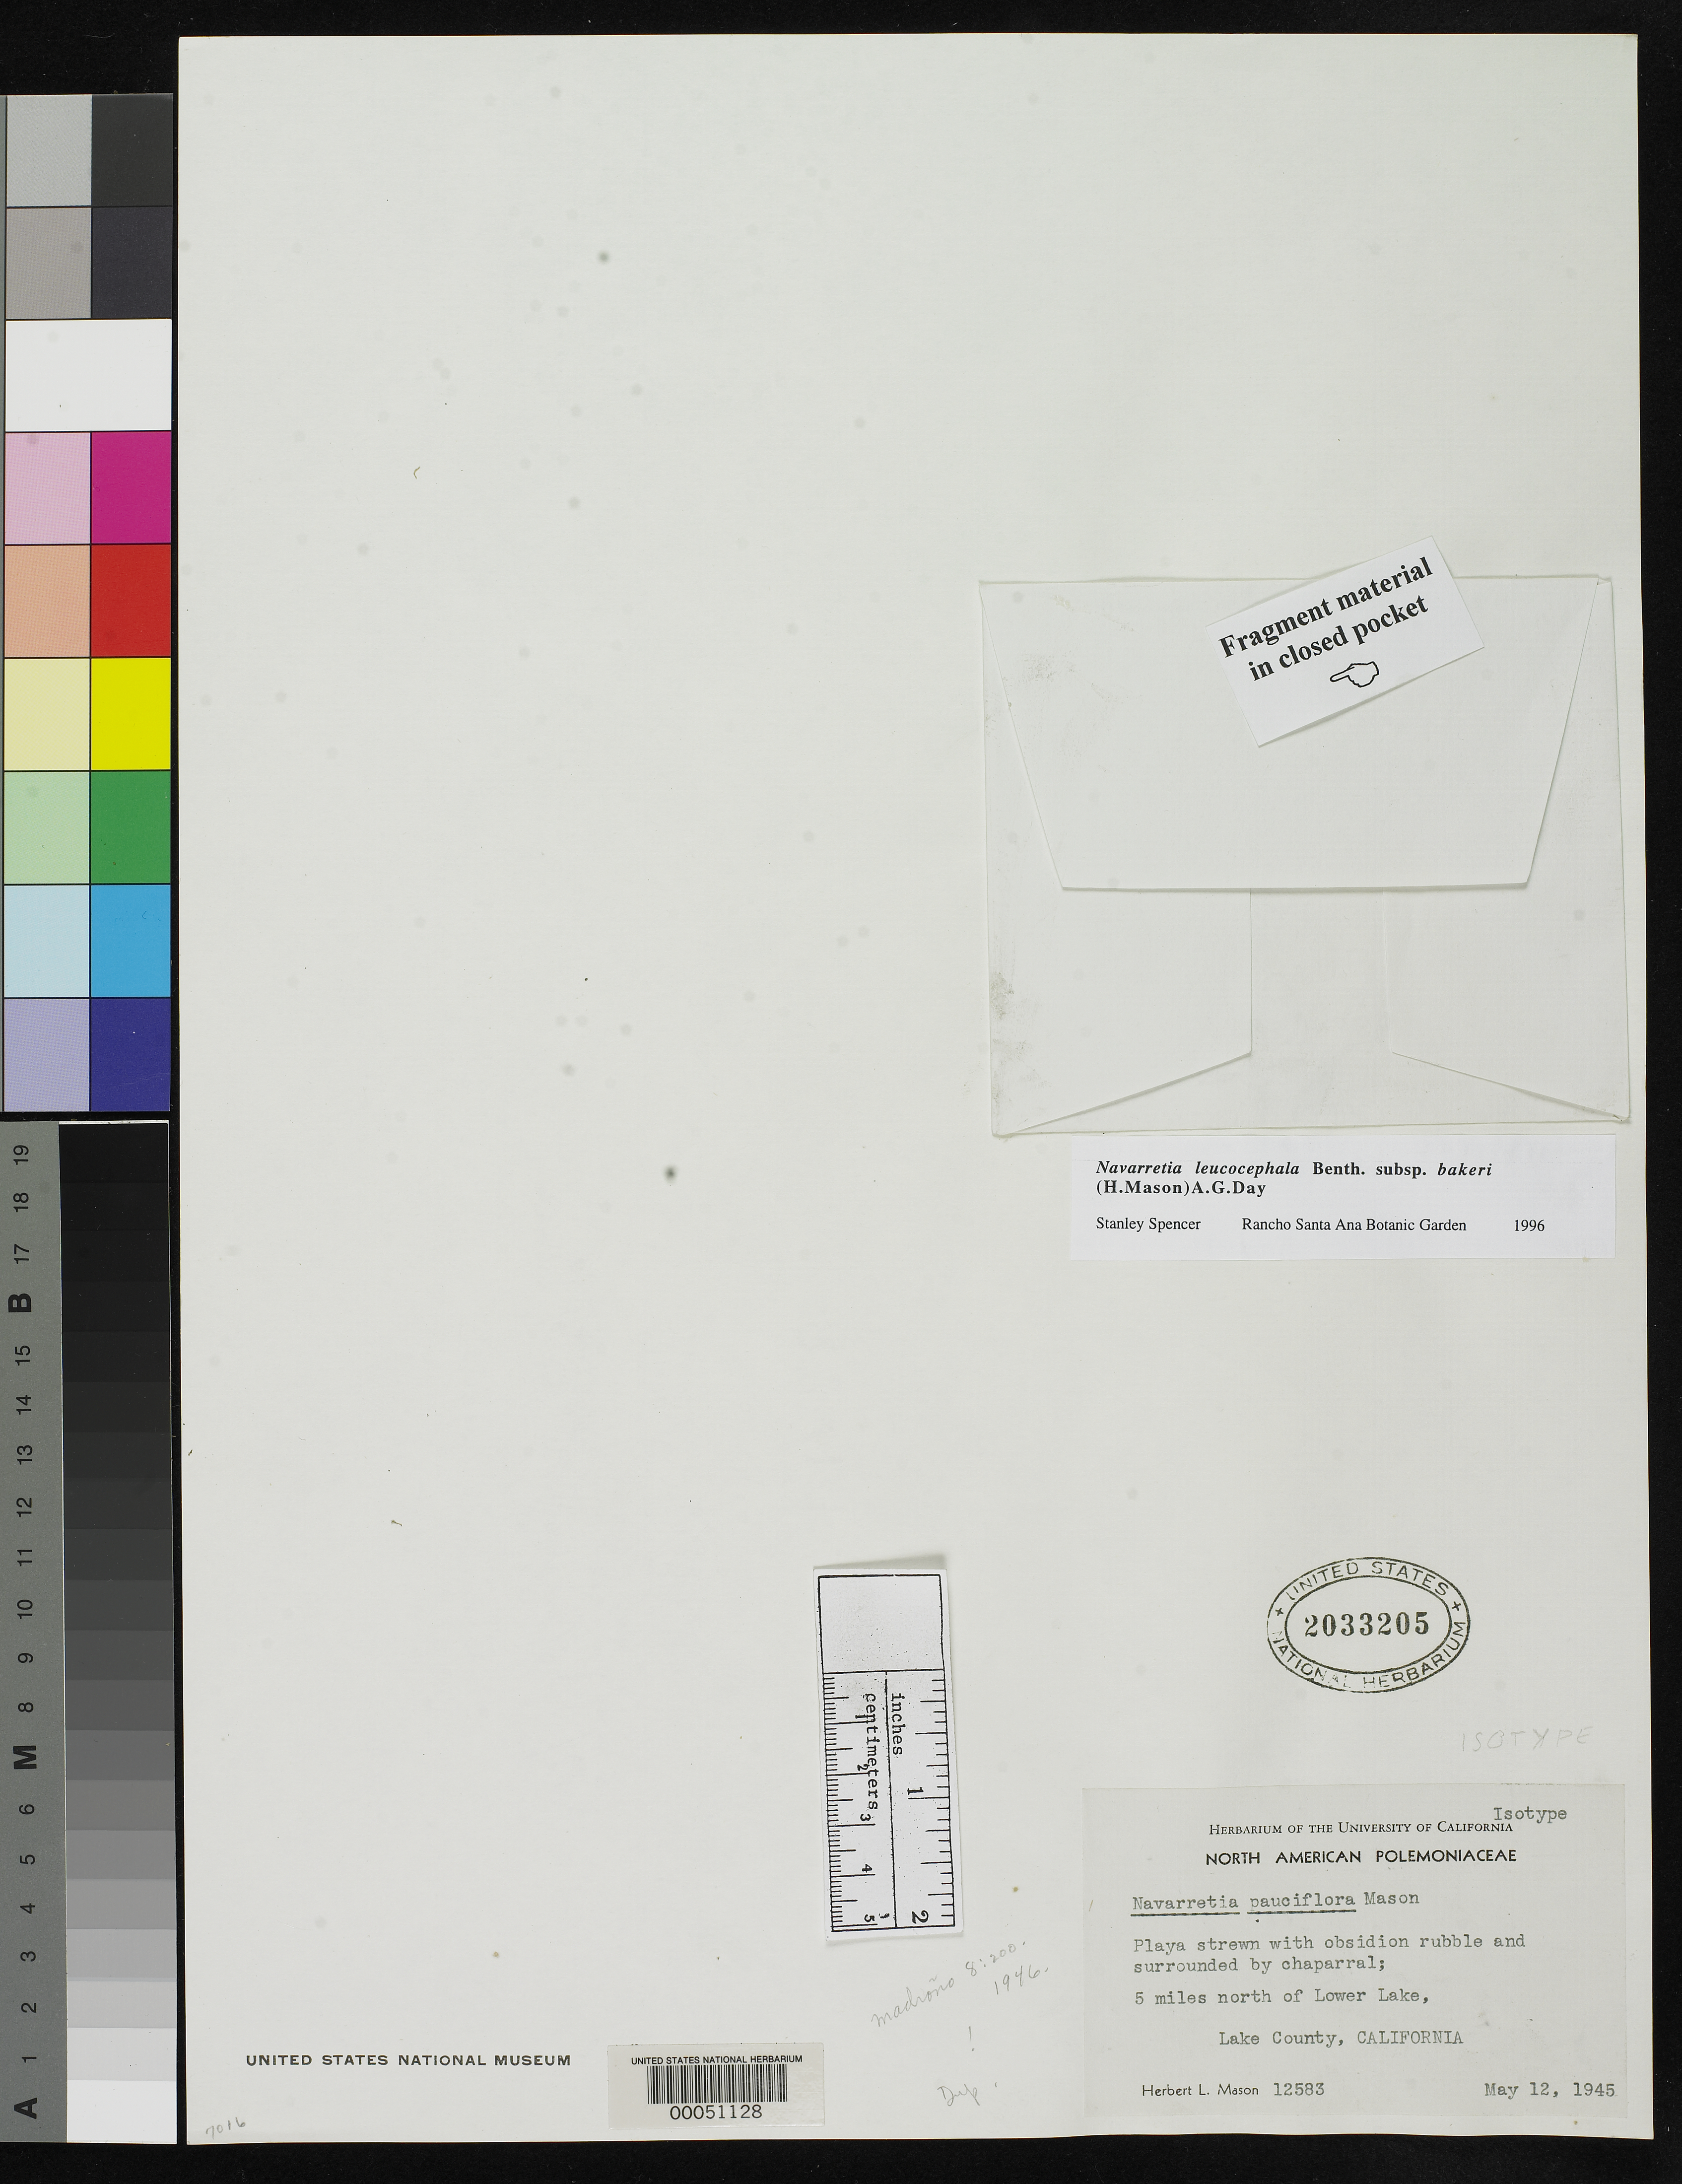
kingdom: Plantae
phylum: Tracheophyta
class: Magnoliopsida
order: Ericales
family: Polemoniaceae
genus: Navarretia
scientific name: Navarretia pauciflora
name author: H. Mason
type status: Isotype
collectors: H. L. Mason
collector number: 12583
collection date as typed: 12 May 1945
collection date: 1945-05-12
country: United States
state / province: California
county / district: Lake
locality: Lakeport highway 5 mi N of lower lake.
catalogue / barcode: US 2033205